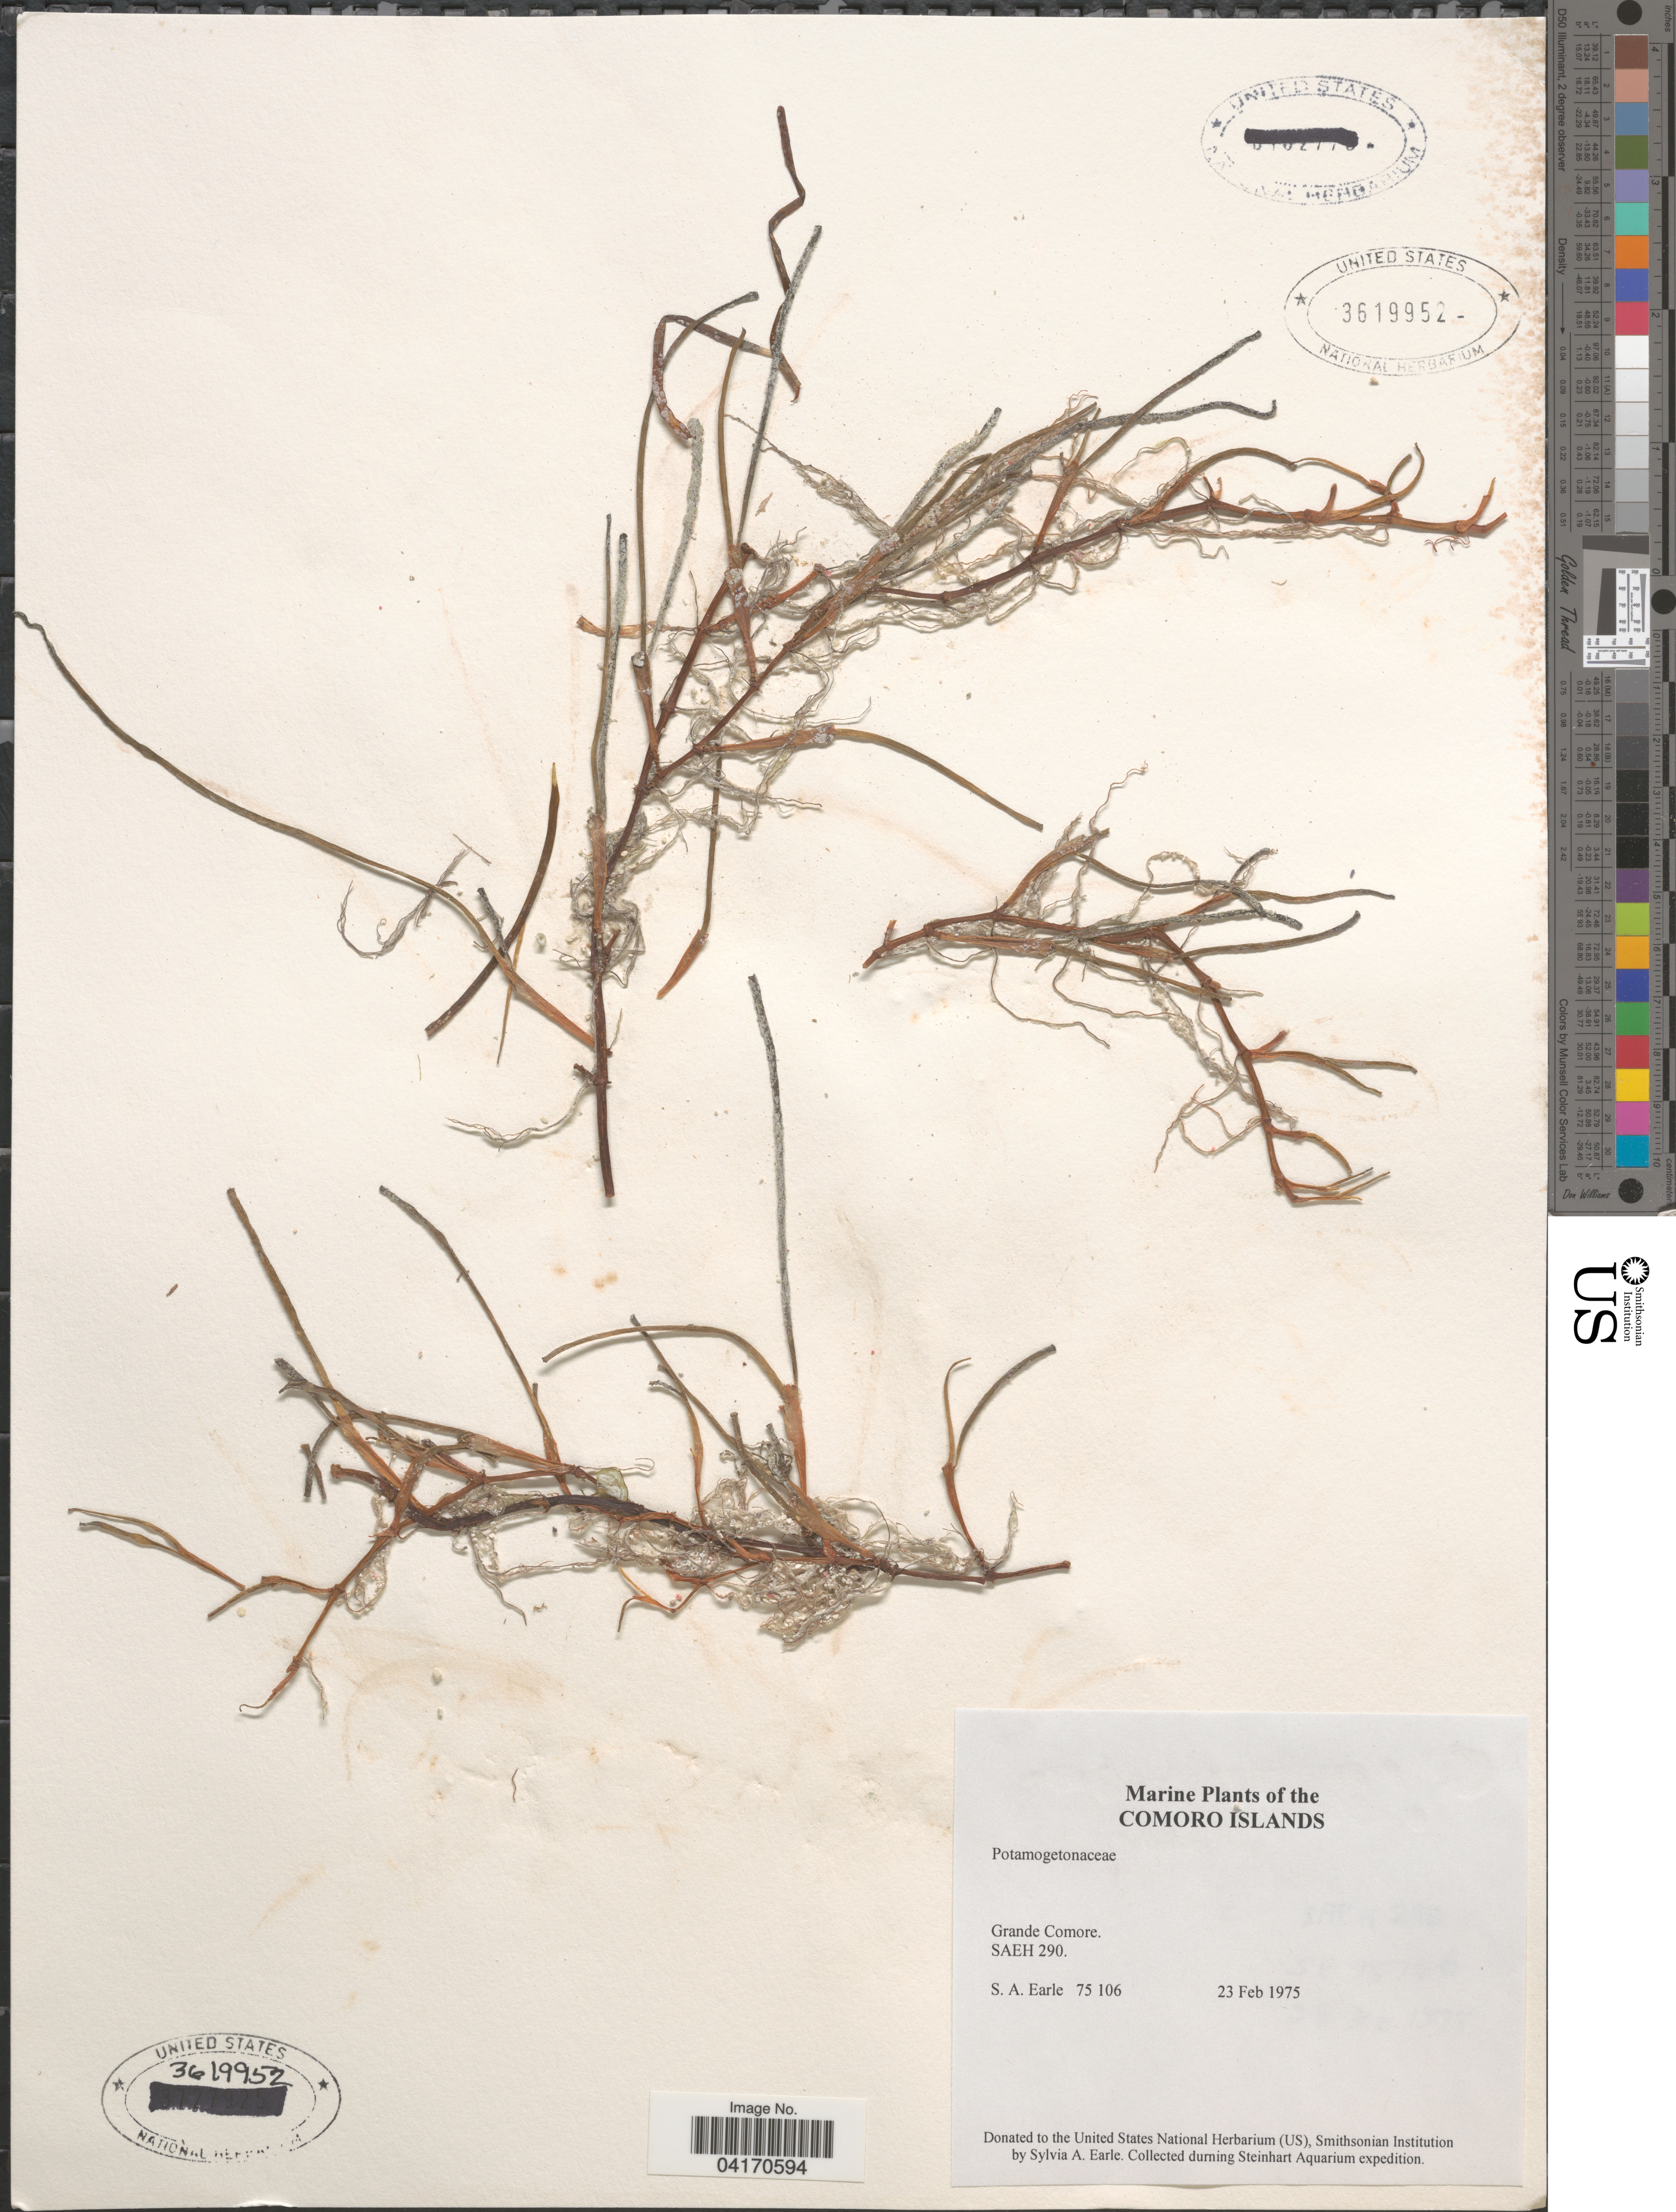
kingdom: Plantae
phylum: Tracheophyta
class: Liliopsida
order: Alismatales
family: Potamogetonaceae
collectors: S. A. Earle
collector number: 75106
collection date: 1975-02-23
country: Comoros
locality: Comoro Islands. Grande Comore. SAEH 290.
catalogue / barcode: US 3619952